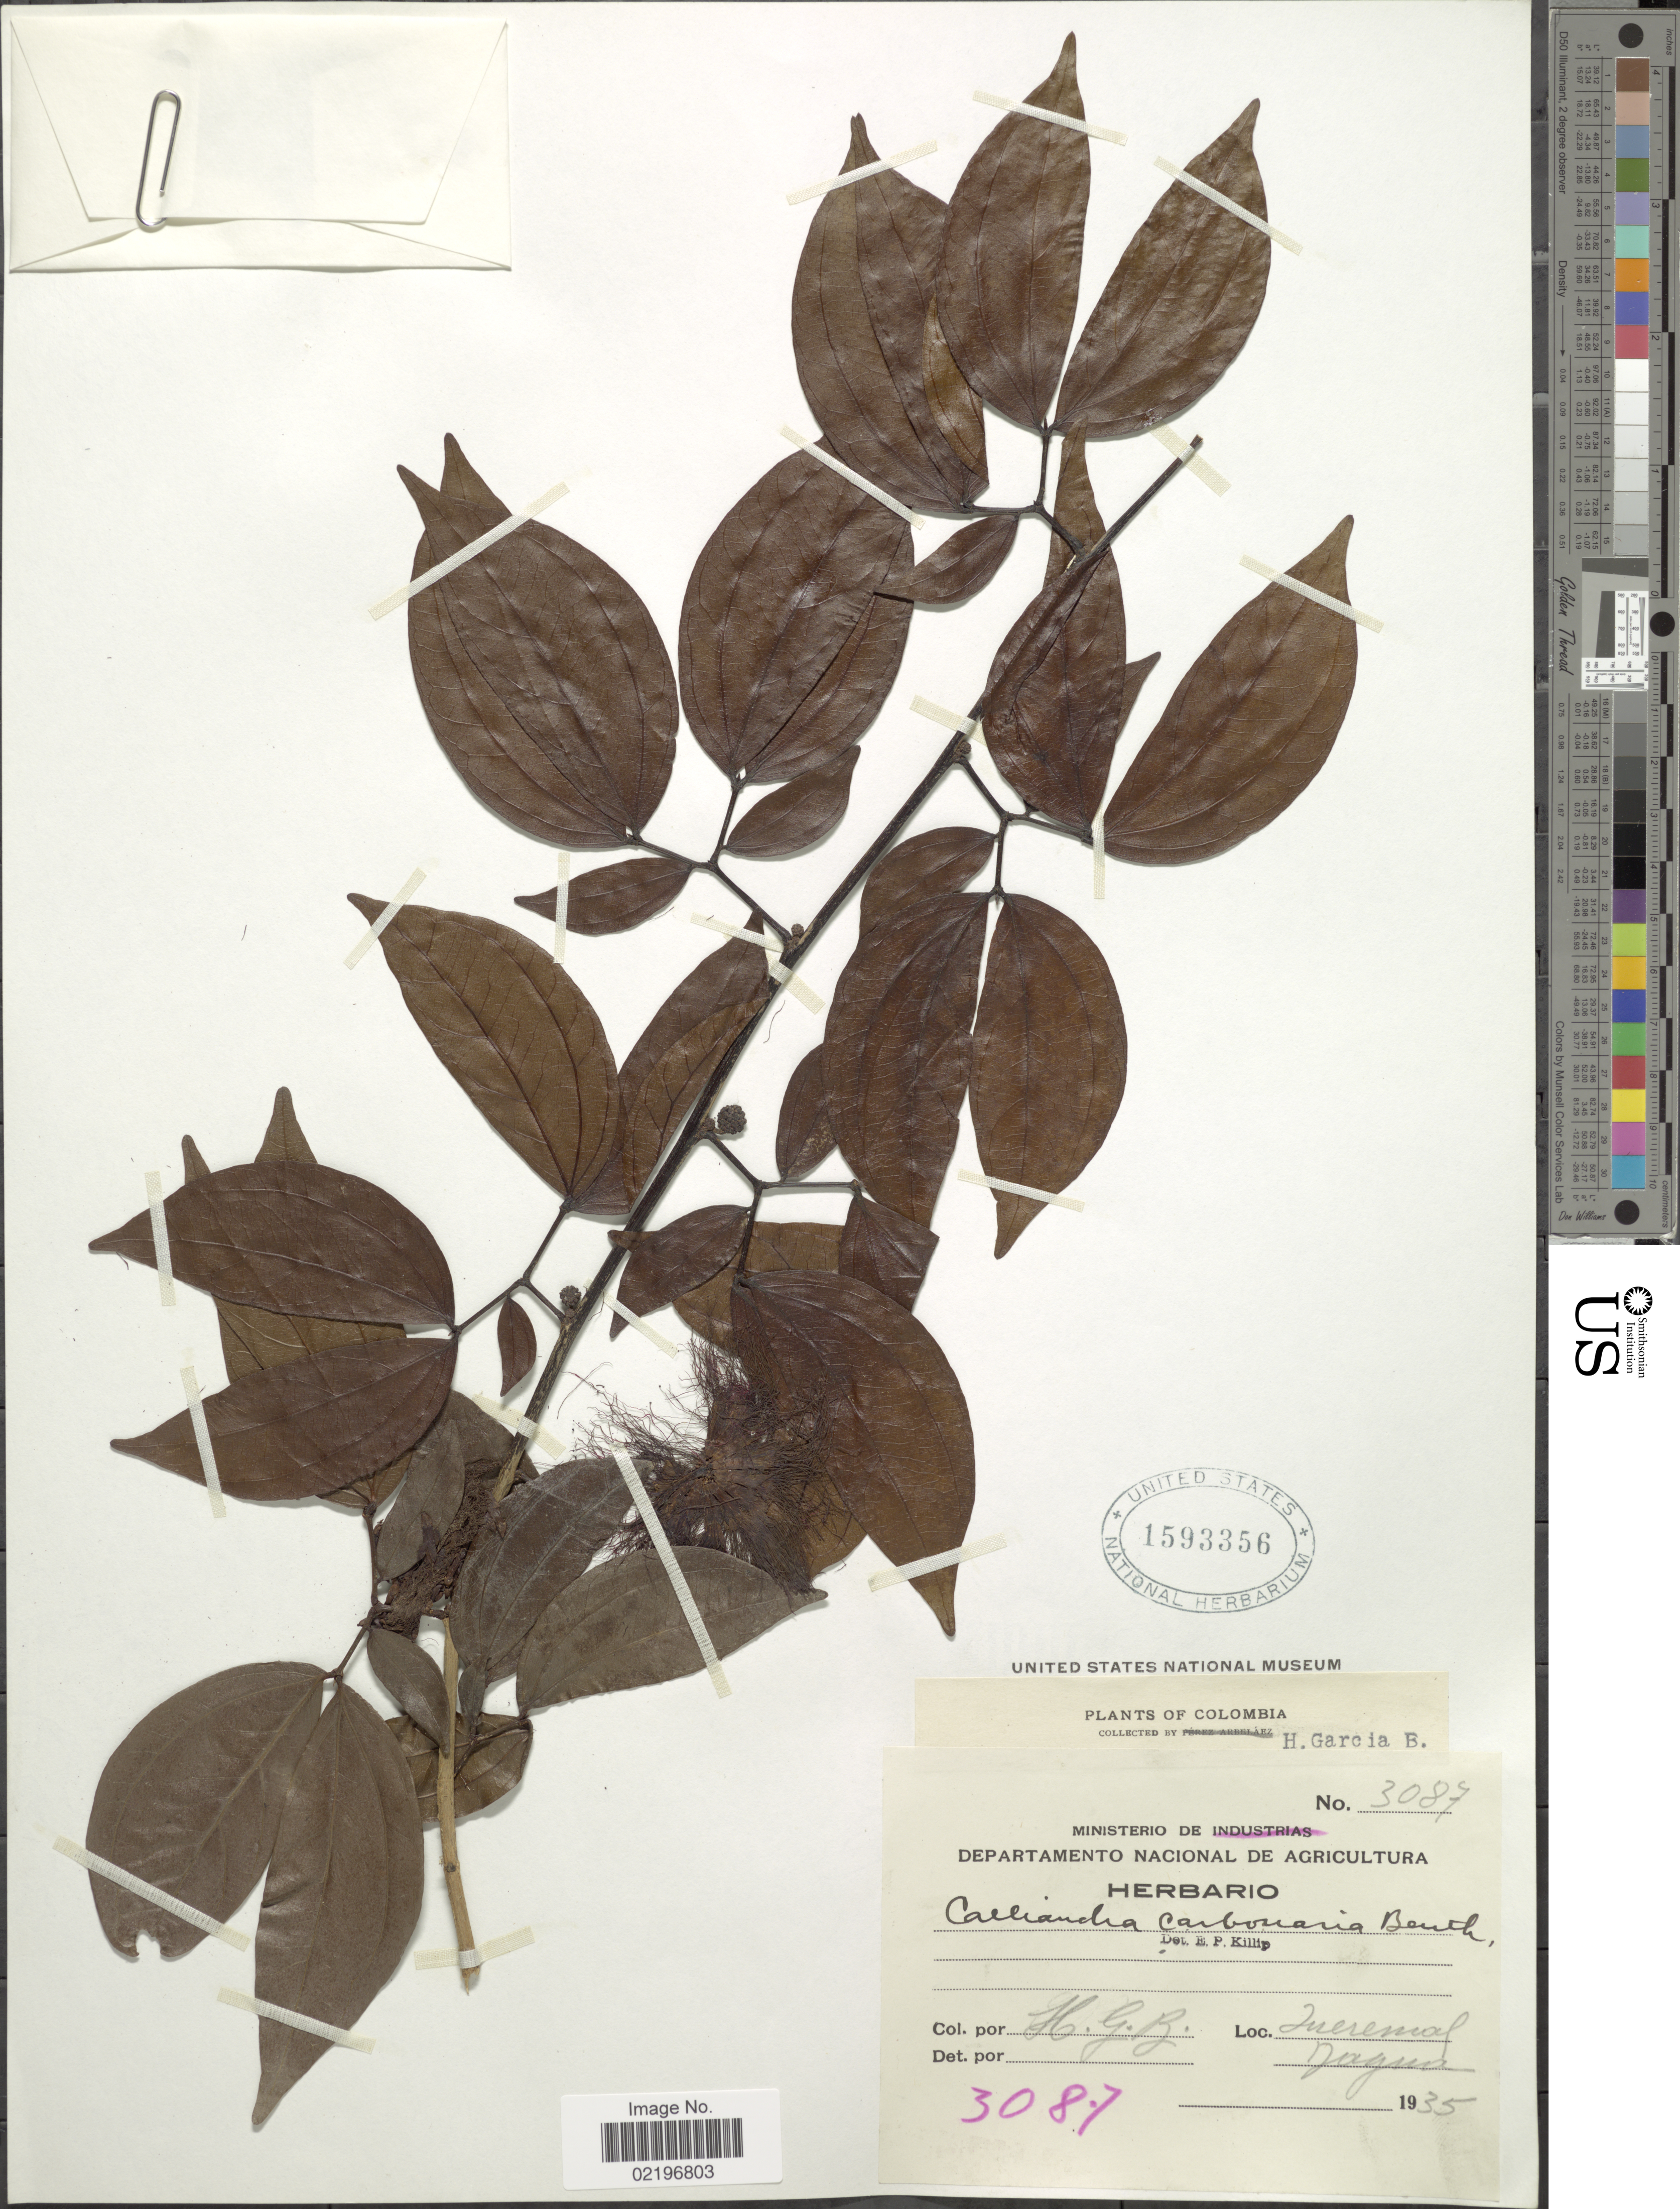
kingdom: Plantae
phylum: Tracheophyta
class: Magnoliopsida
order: Fabales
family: Fabaceae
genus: Calliandra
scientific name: Calliandra trinervia var. carbonaria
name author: (Benth.) Barneby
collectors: H. García Barriga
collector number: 3087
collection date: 1935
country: Colombia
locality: Queremal, Dagua.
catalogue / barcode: US 1593356